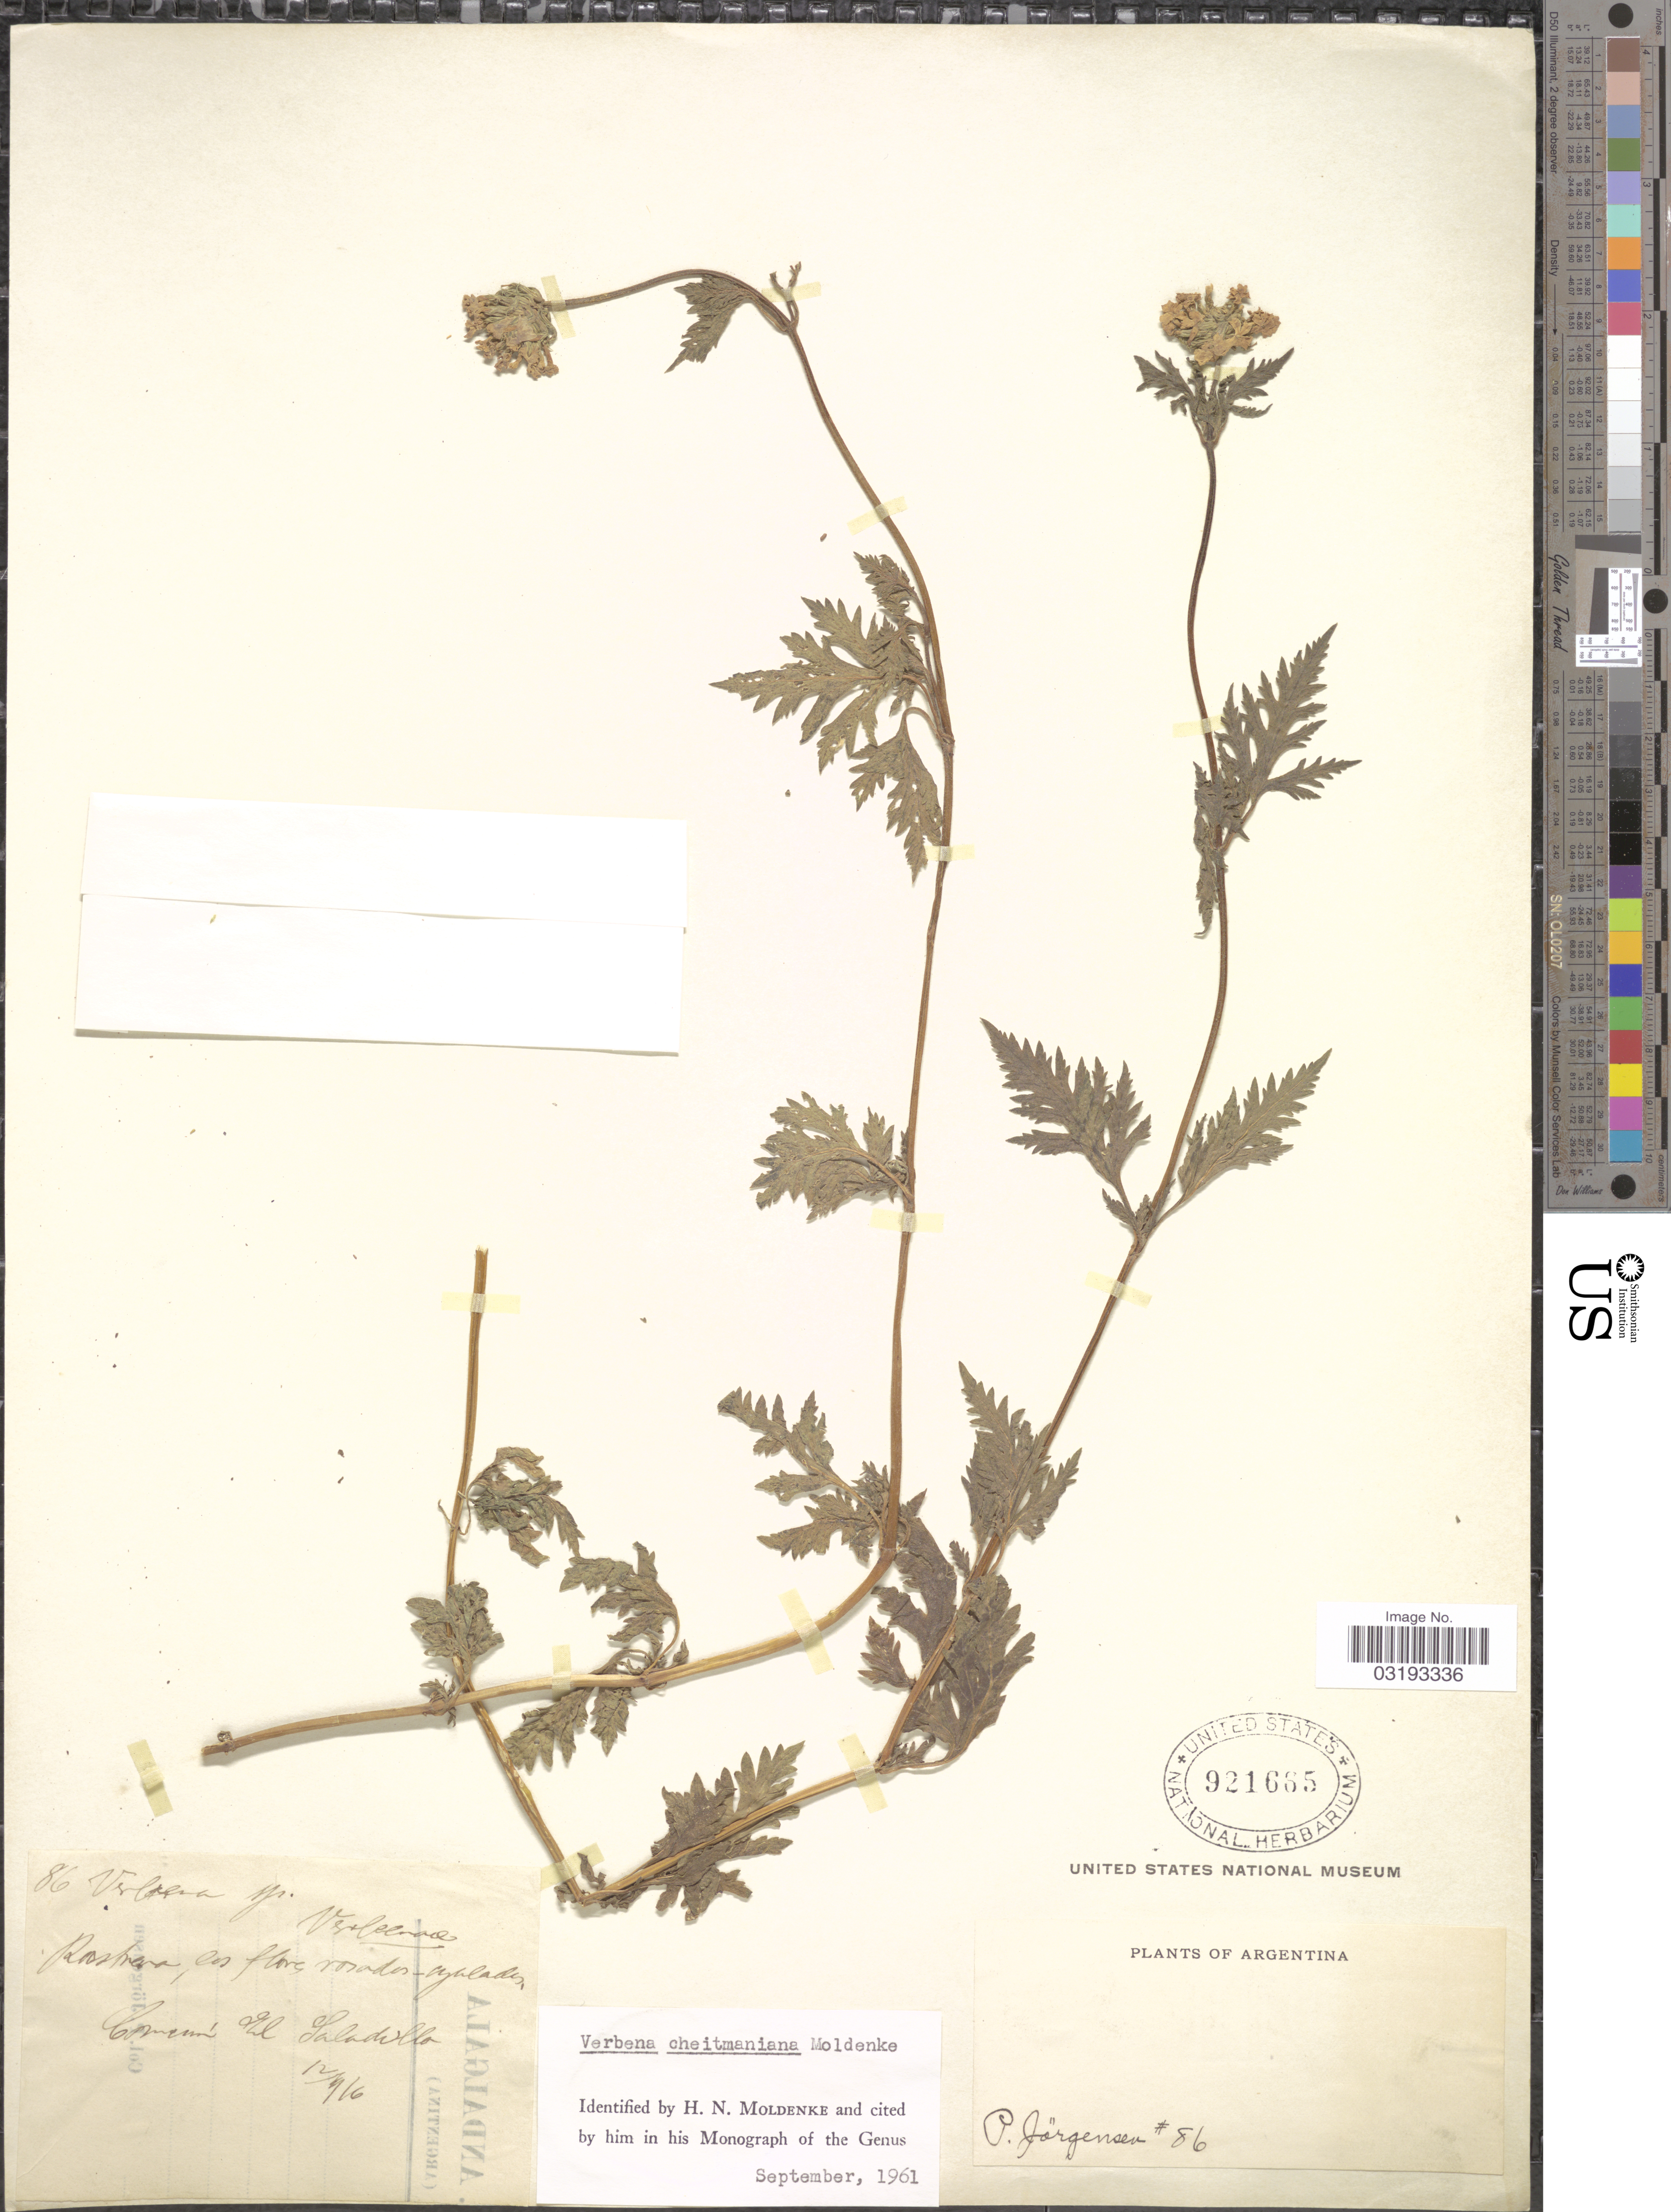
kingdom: Plantae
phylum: Tracheophyta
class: Magnoliopsida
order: Lamiales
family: Verbenaceae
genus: Verbena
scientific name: Verbena cheitmaniana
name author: Moldenke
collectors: P. Jörgensen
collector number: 86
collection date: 1916-12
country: Argentina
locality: El Saladillo.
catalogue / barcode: US 921665